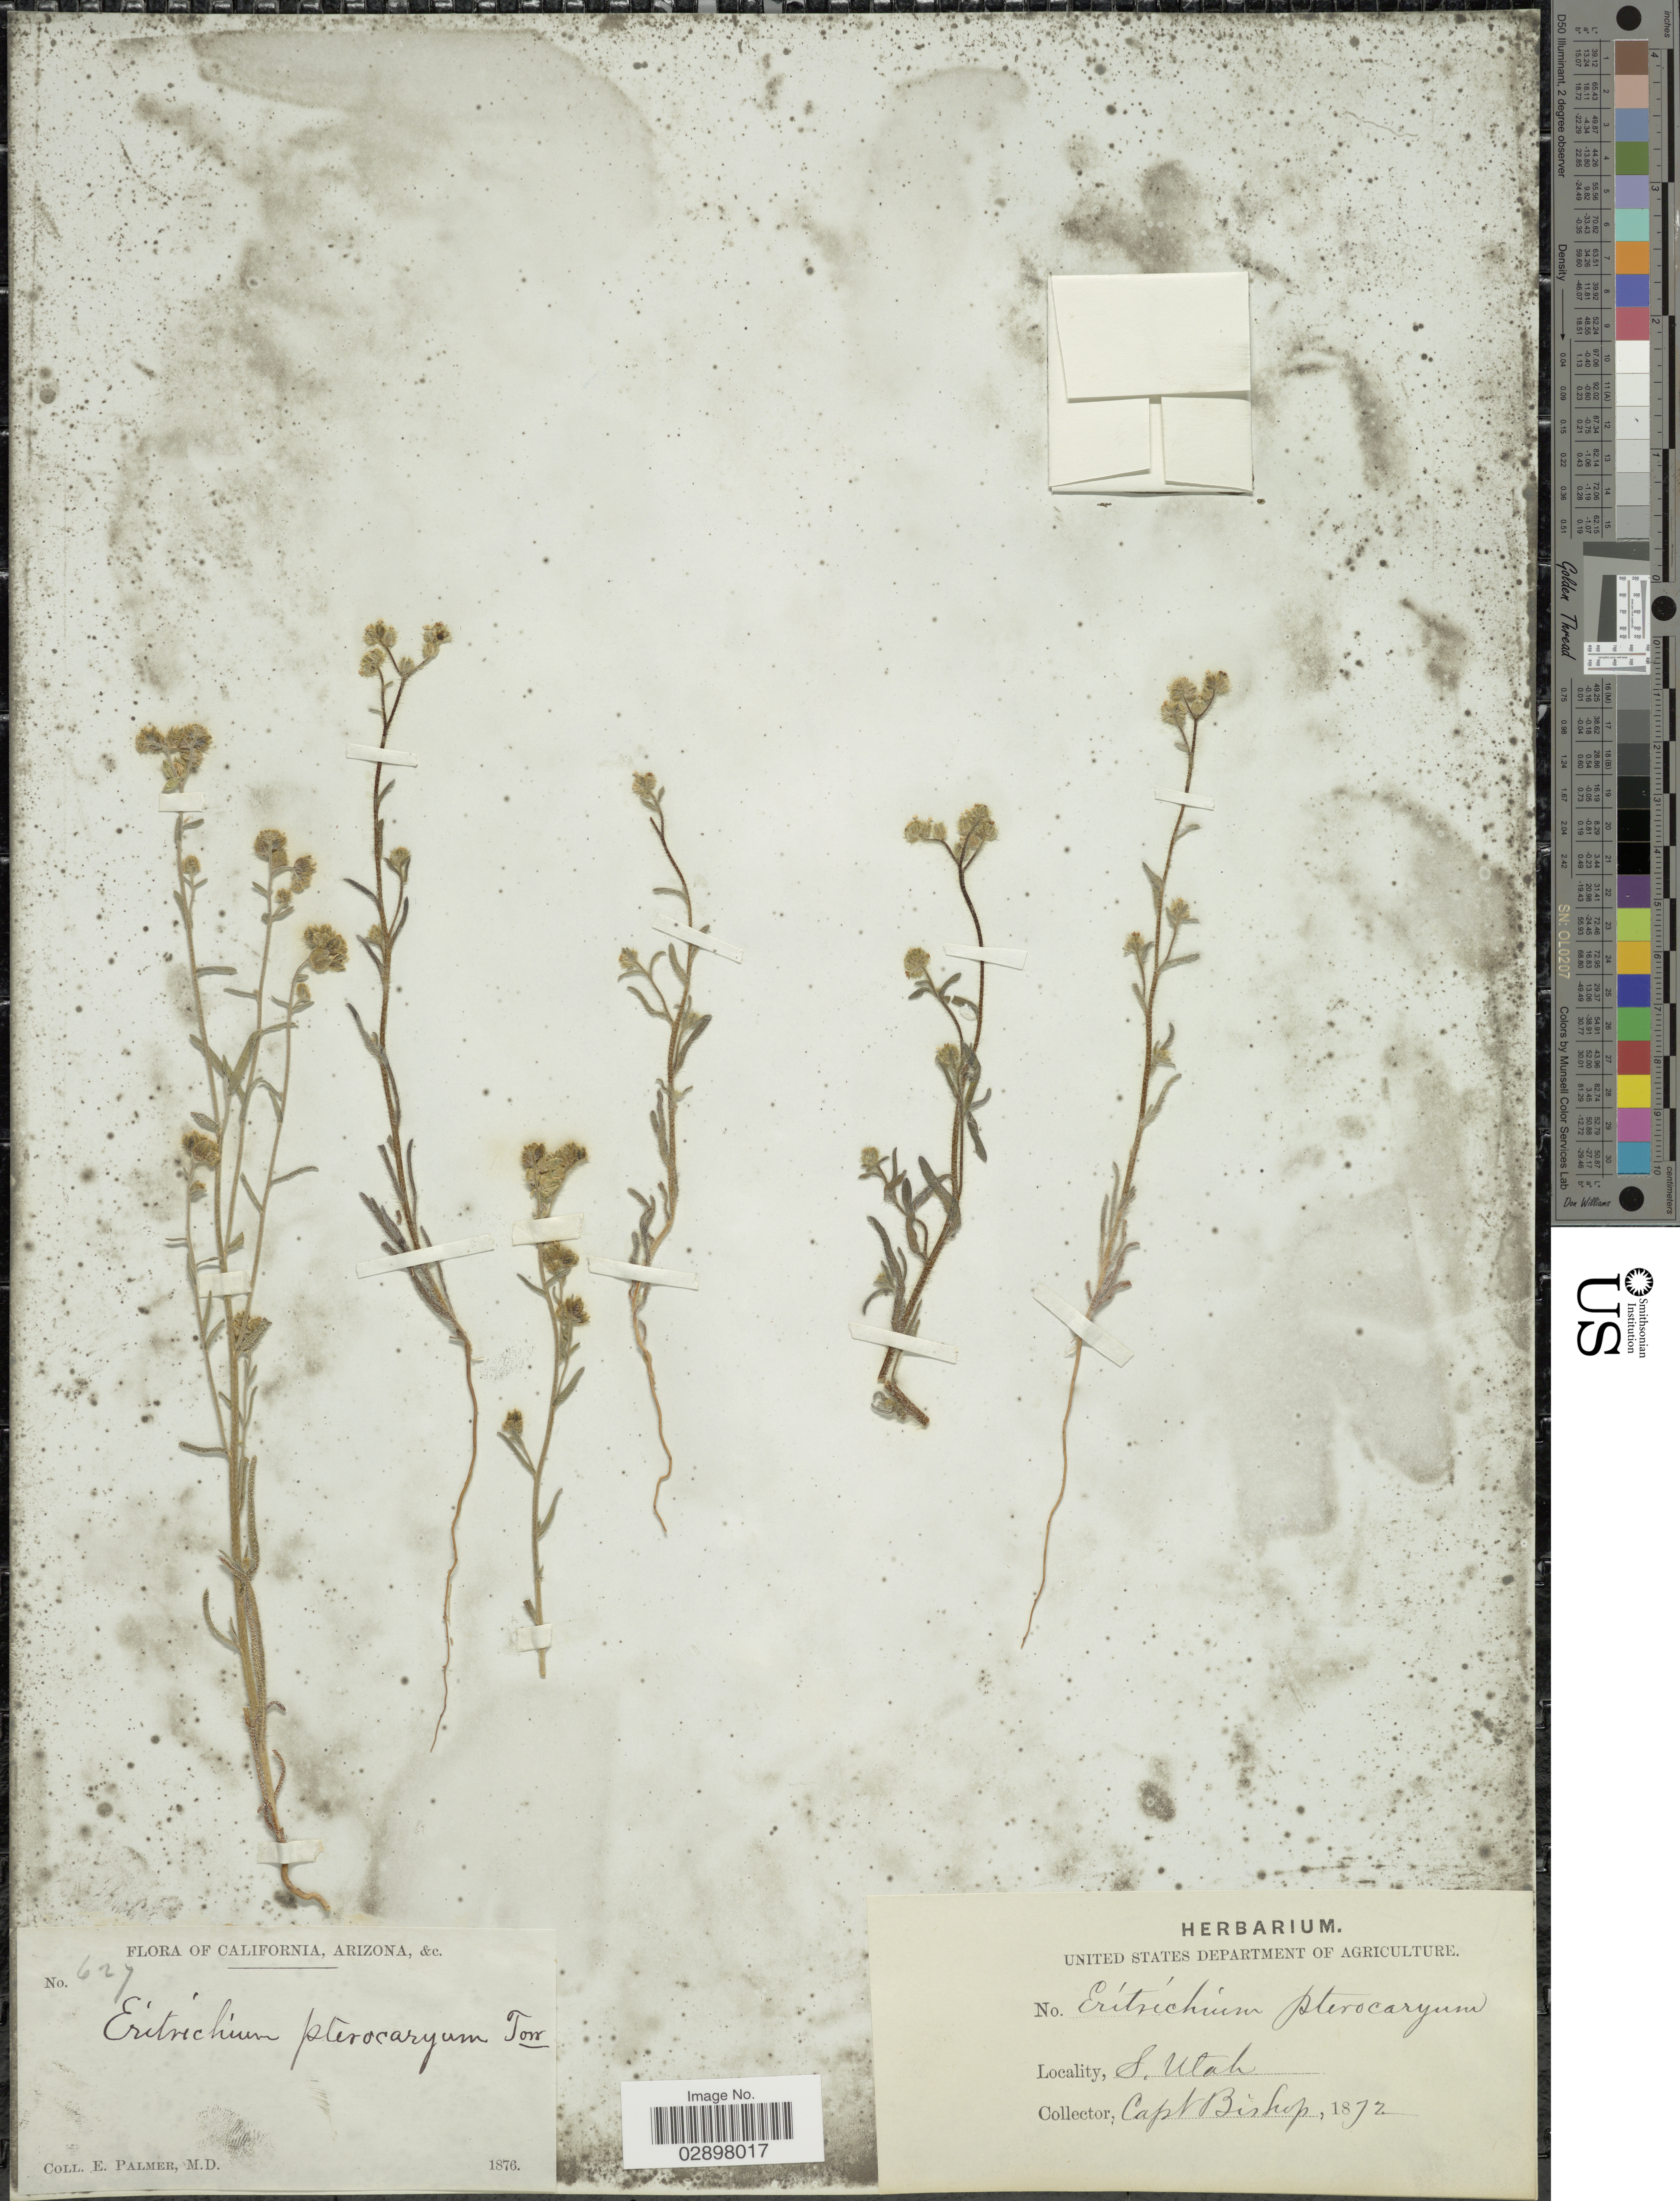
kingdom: Plantae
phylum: Tracheophyta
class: Magnoliopsida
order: Boraginales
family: Boraginaceae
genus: Cryptantha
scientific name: Cryptantha pterocarya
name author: (Torr.) Greene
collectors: F. M. Bishop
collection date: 1872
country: United States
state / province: Utah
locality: S. Utah.